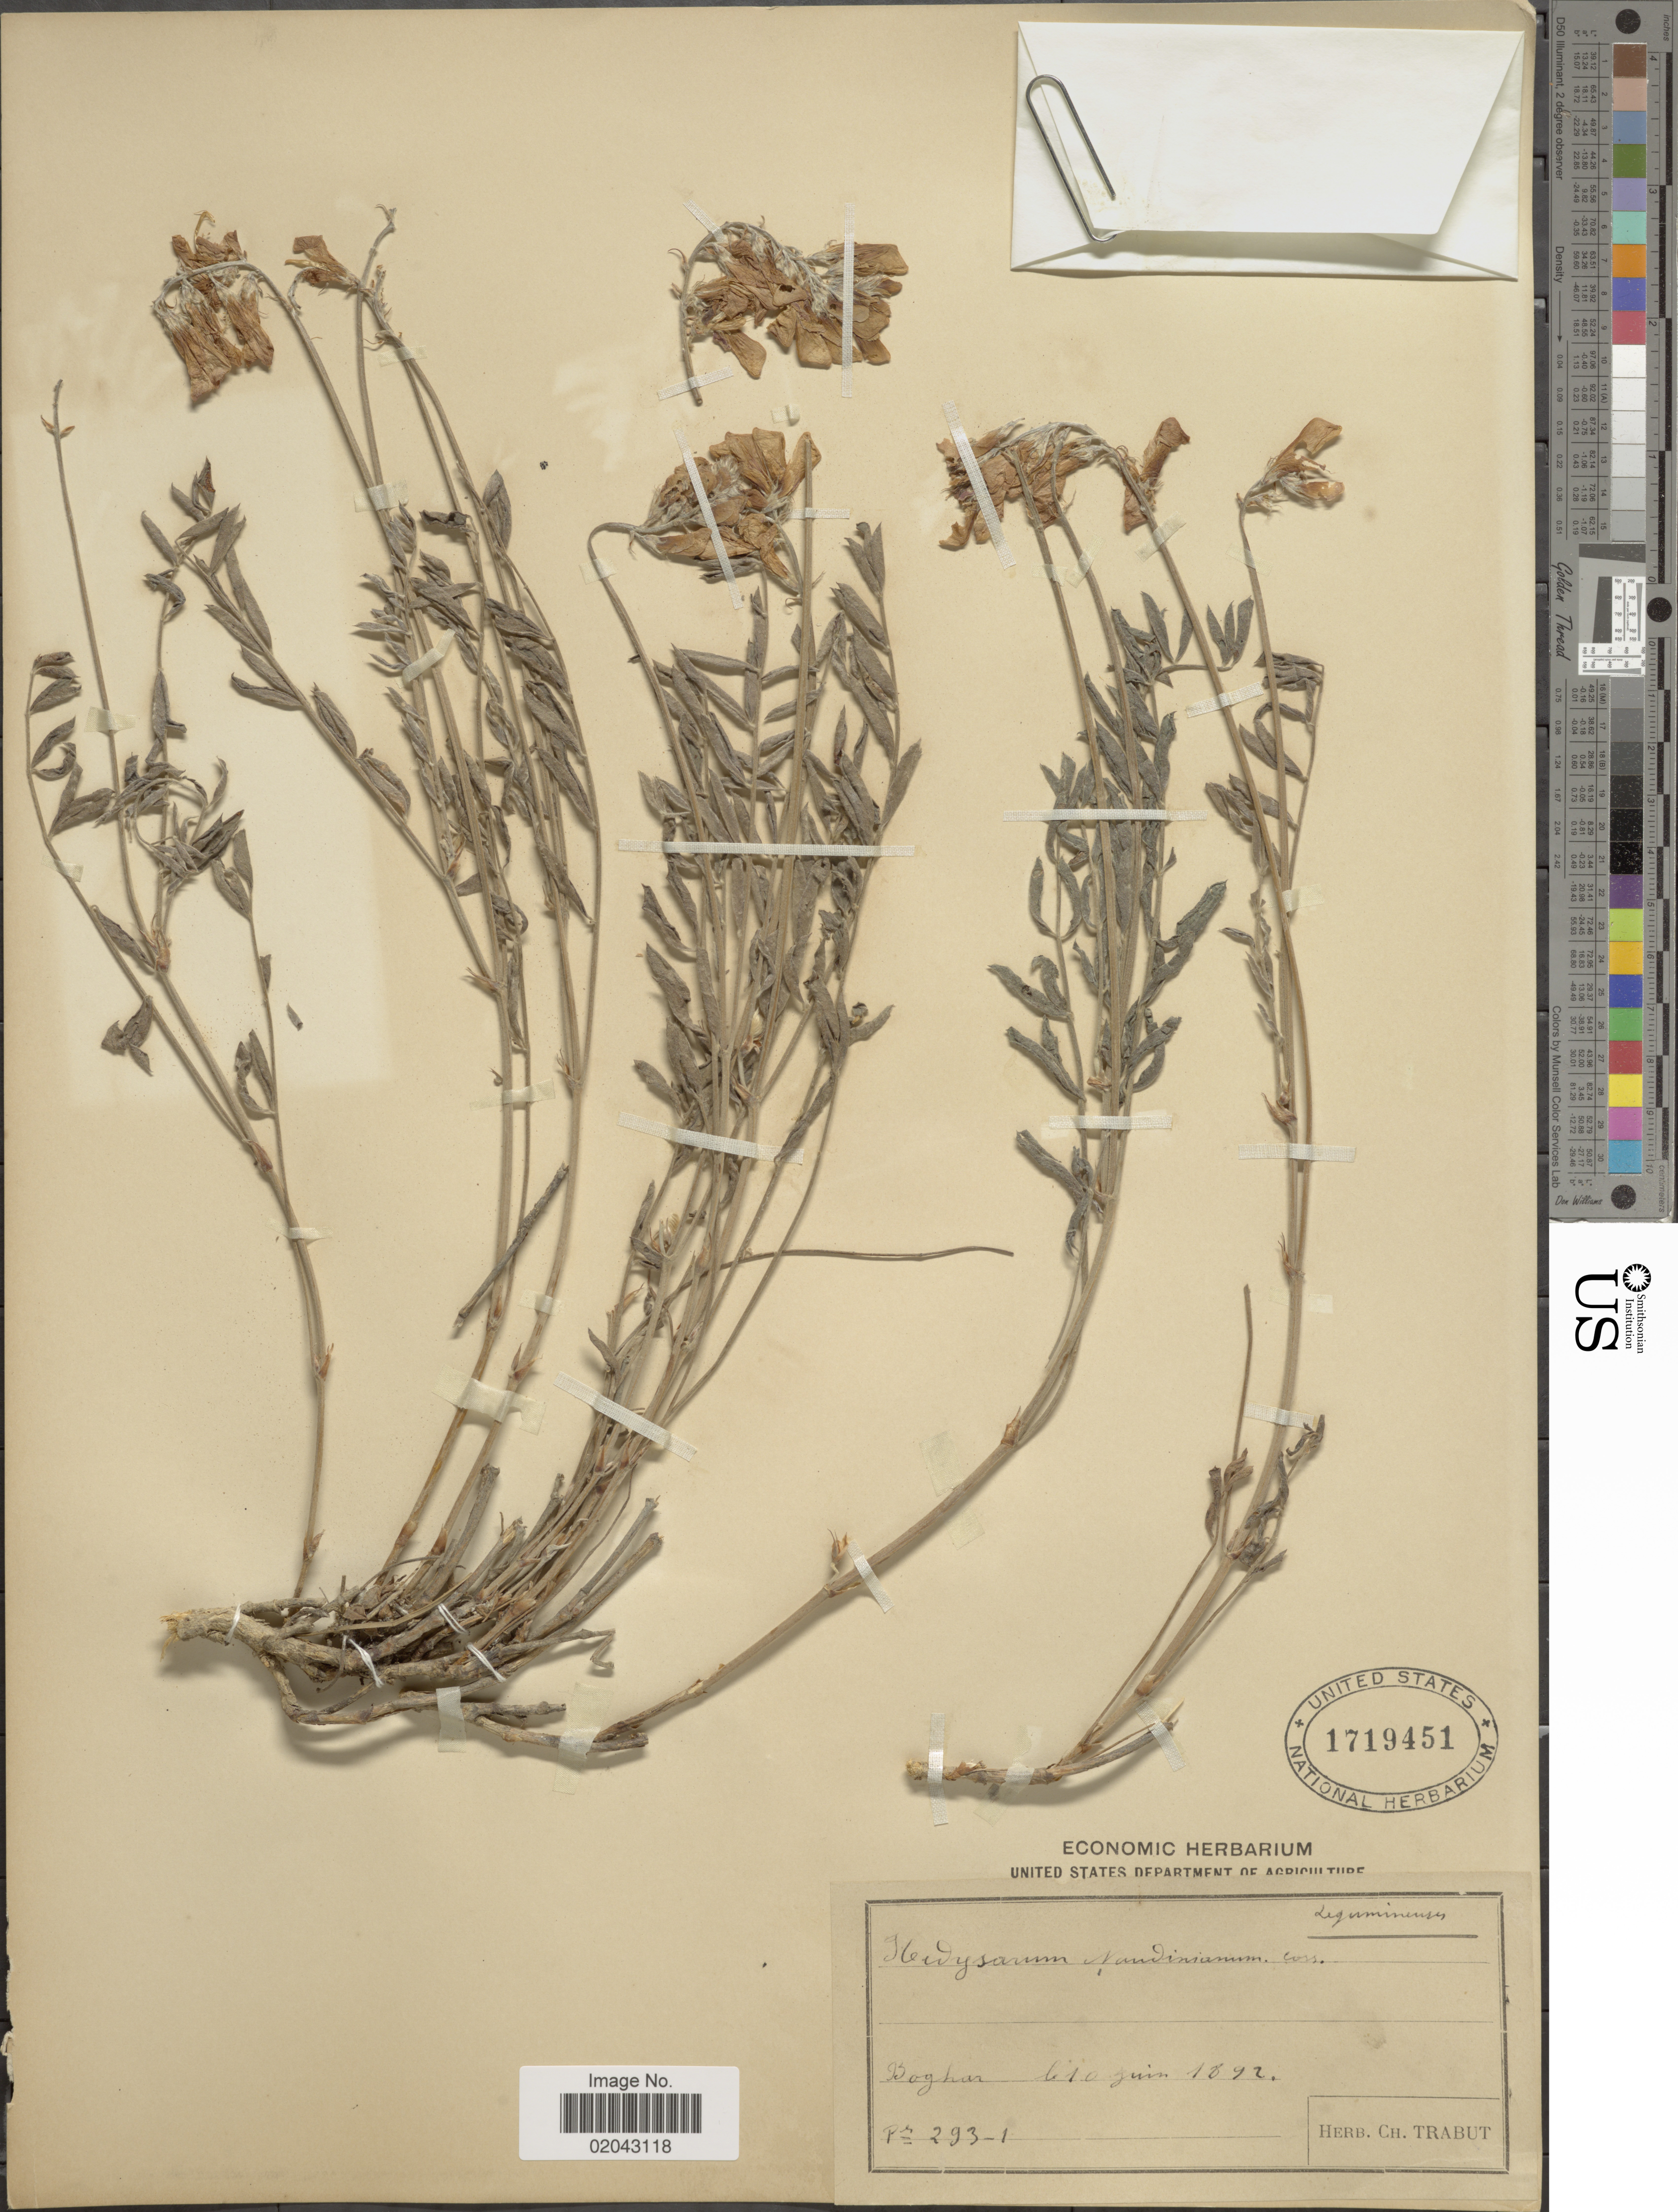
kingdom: Plantae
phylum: Tracheophyta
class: Magnoliopsida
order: Fabales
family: Fabaceae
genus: Hedysarum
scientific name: Hedysarum naudinianum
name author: Coss. & Durieu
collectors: Ex herb. Ch. Trabut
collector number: Pr.293-1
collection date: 1892-06-10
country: Algeria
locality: Boghar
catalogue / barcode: US 1719451